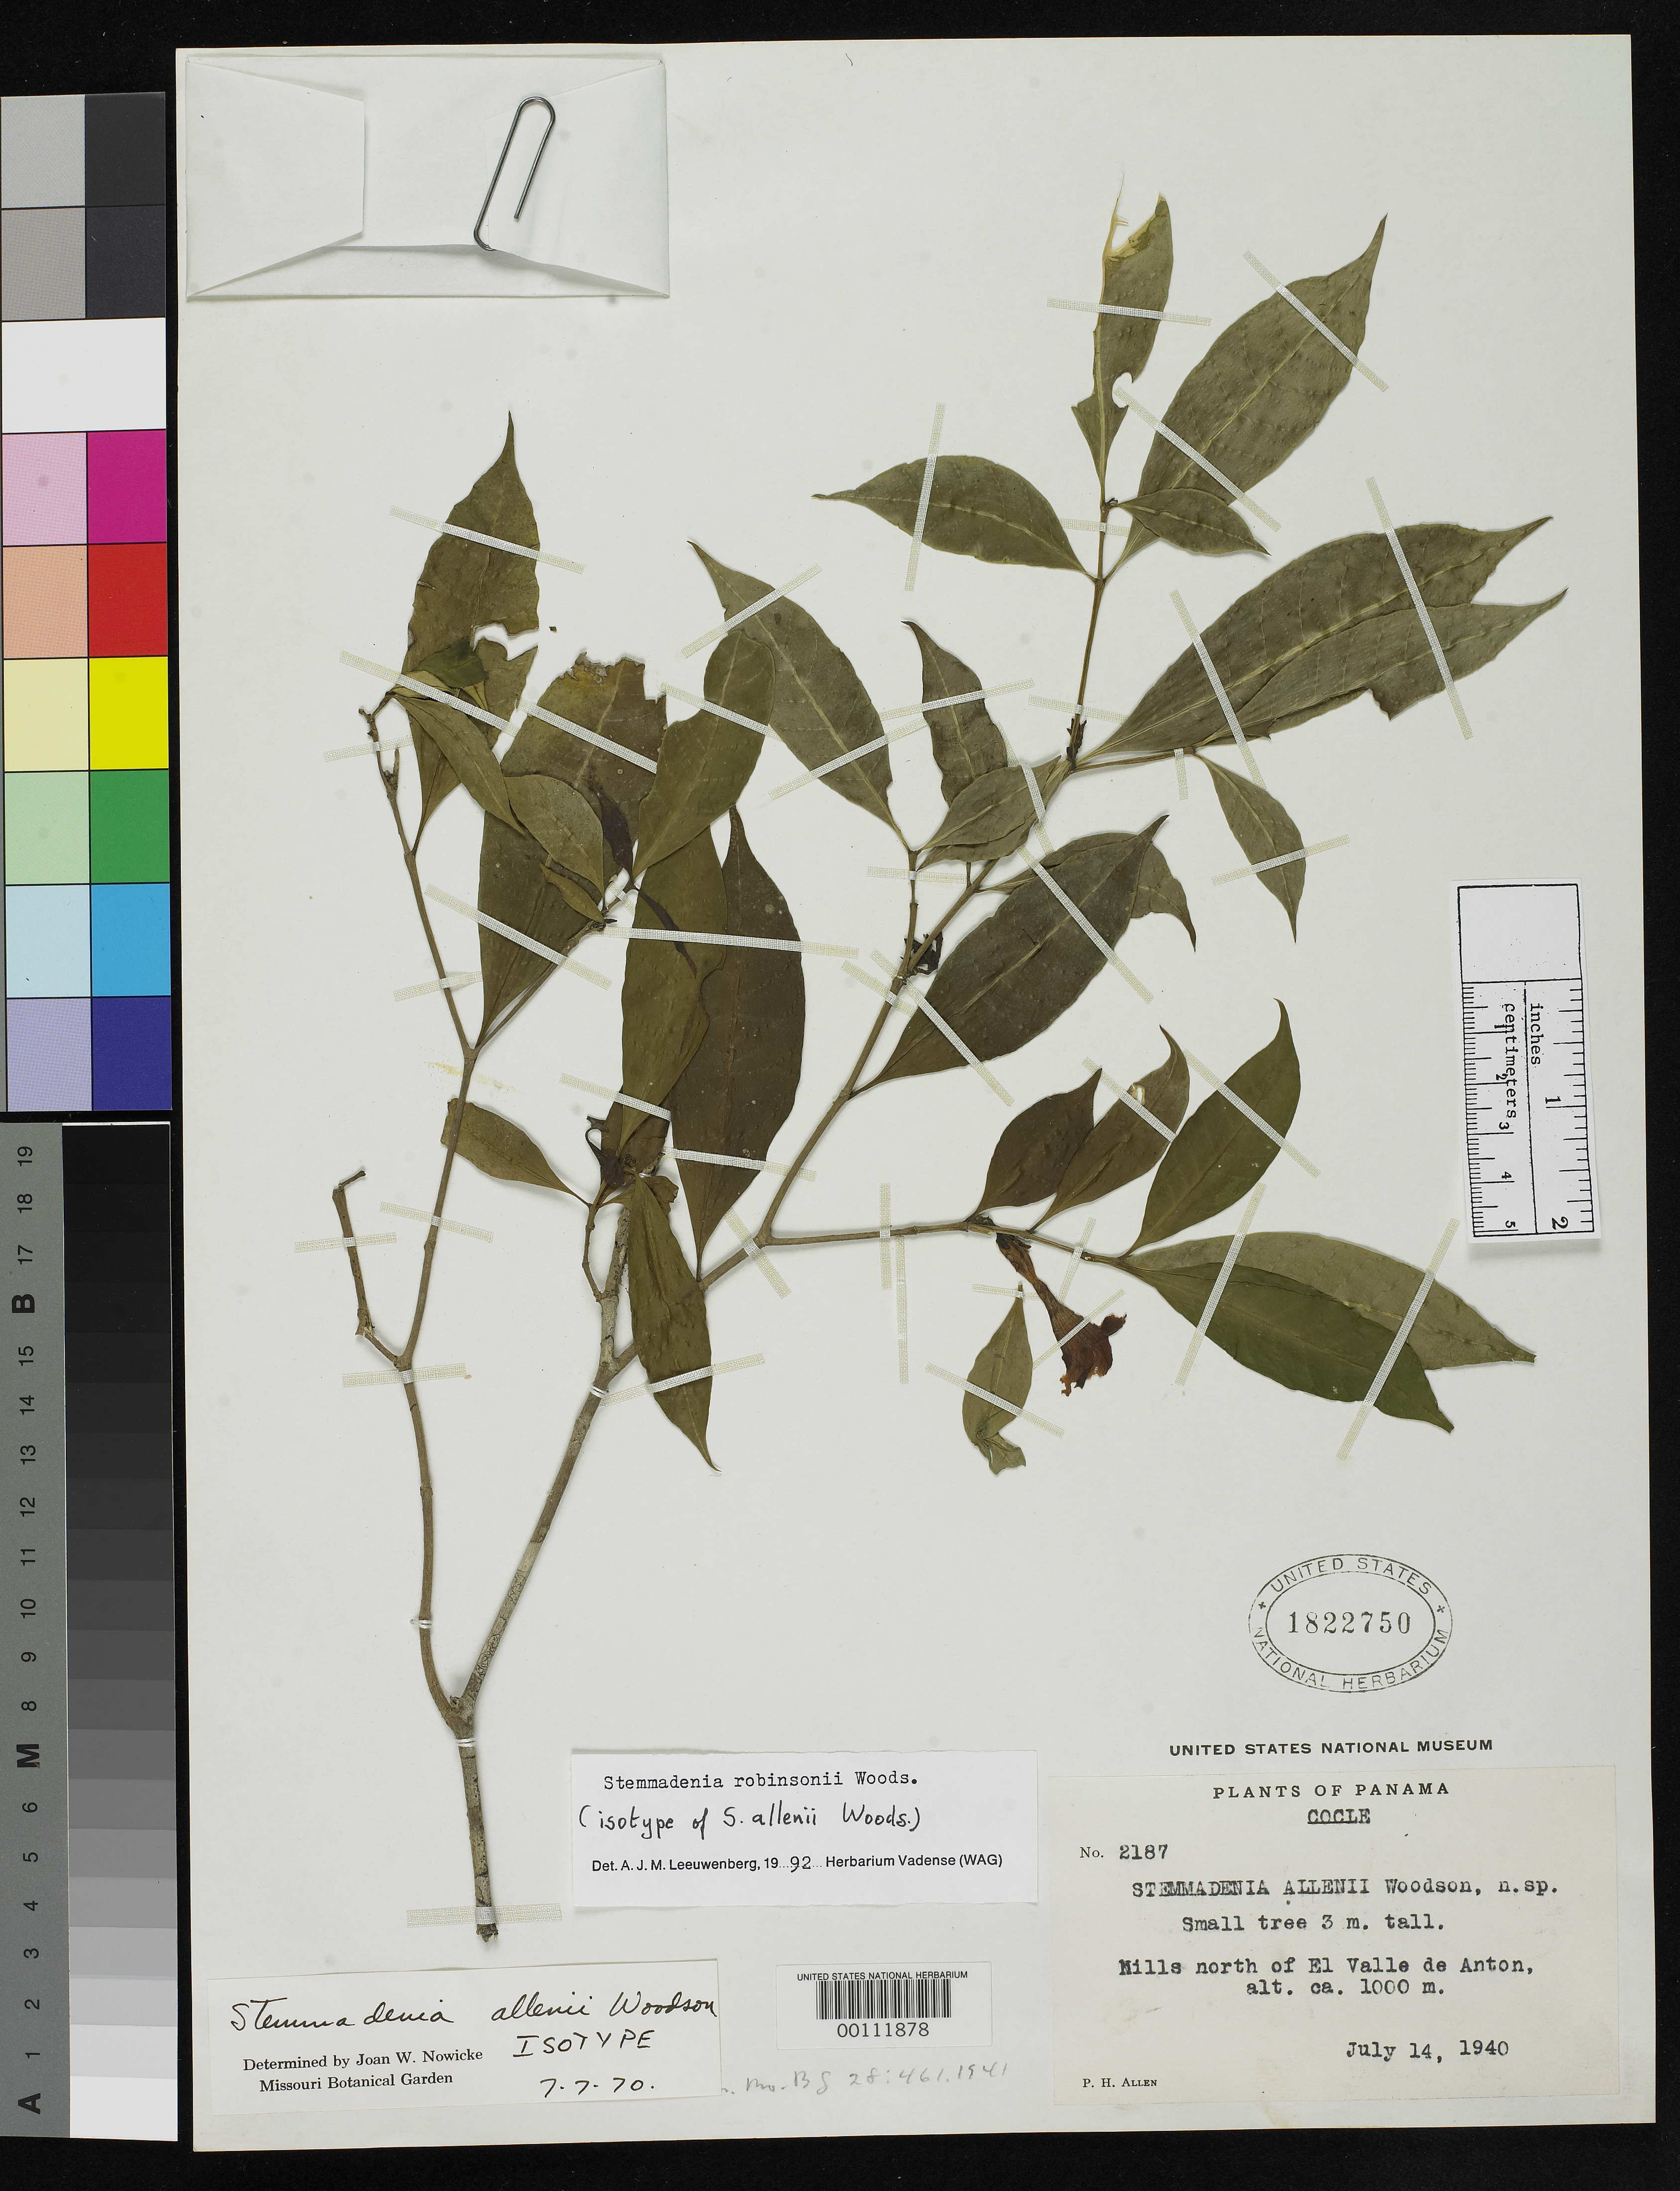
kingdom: Plantae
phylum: Tracheophyta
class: Magnoliopsida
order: Gentianales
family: Apocynaceae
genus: Stemmadenia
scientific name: Stemmadenia allenii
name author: Woodson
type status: Isotype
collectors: P. H. Allen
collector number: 2187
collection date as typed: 14 Jul 1940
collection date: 1940-07-14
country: Panama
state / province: Coclé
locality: North of el Valle De Anton.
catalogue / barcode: US 1822750